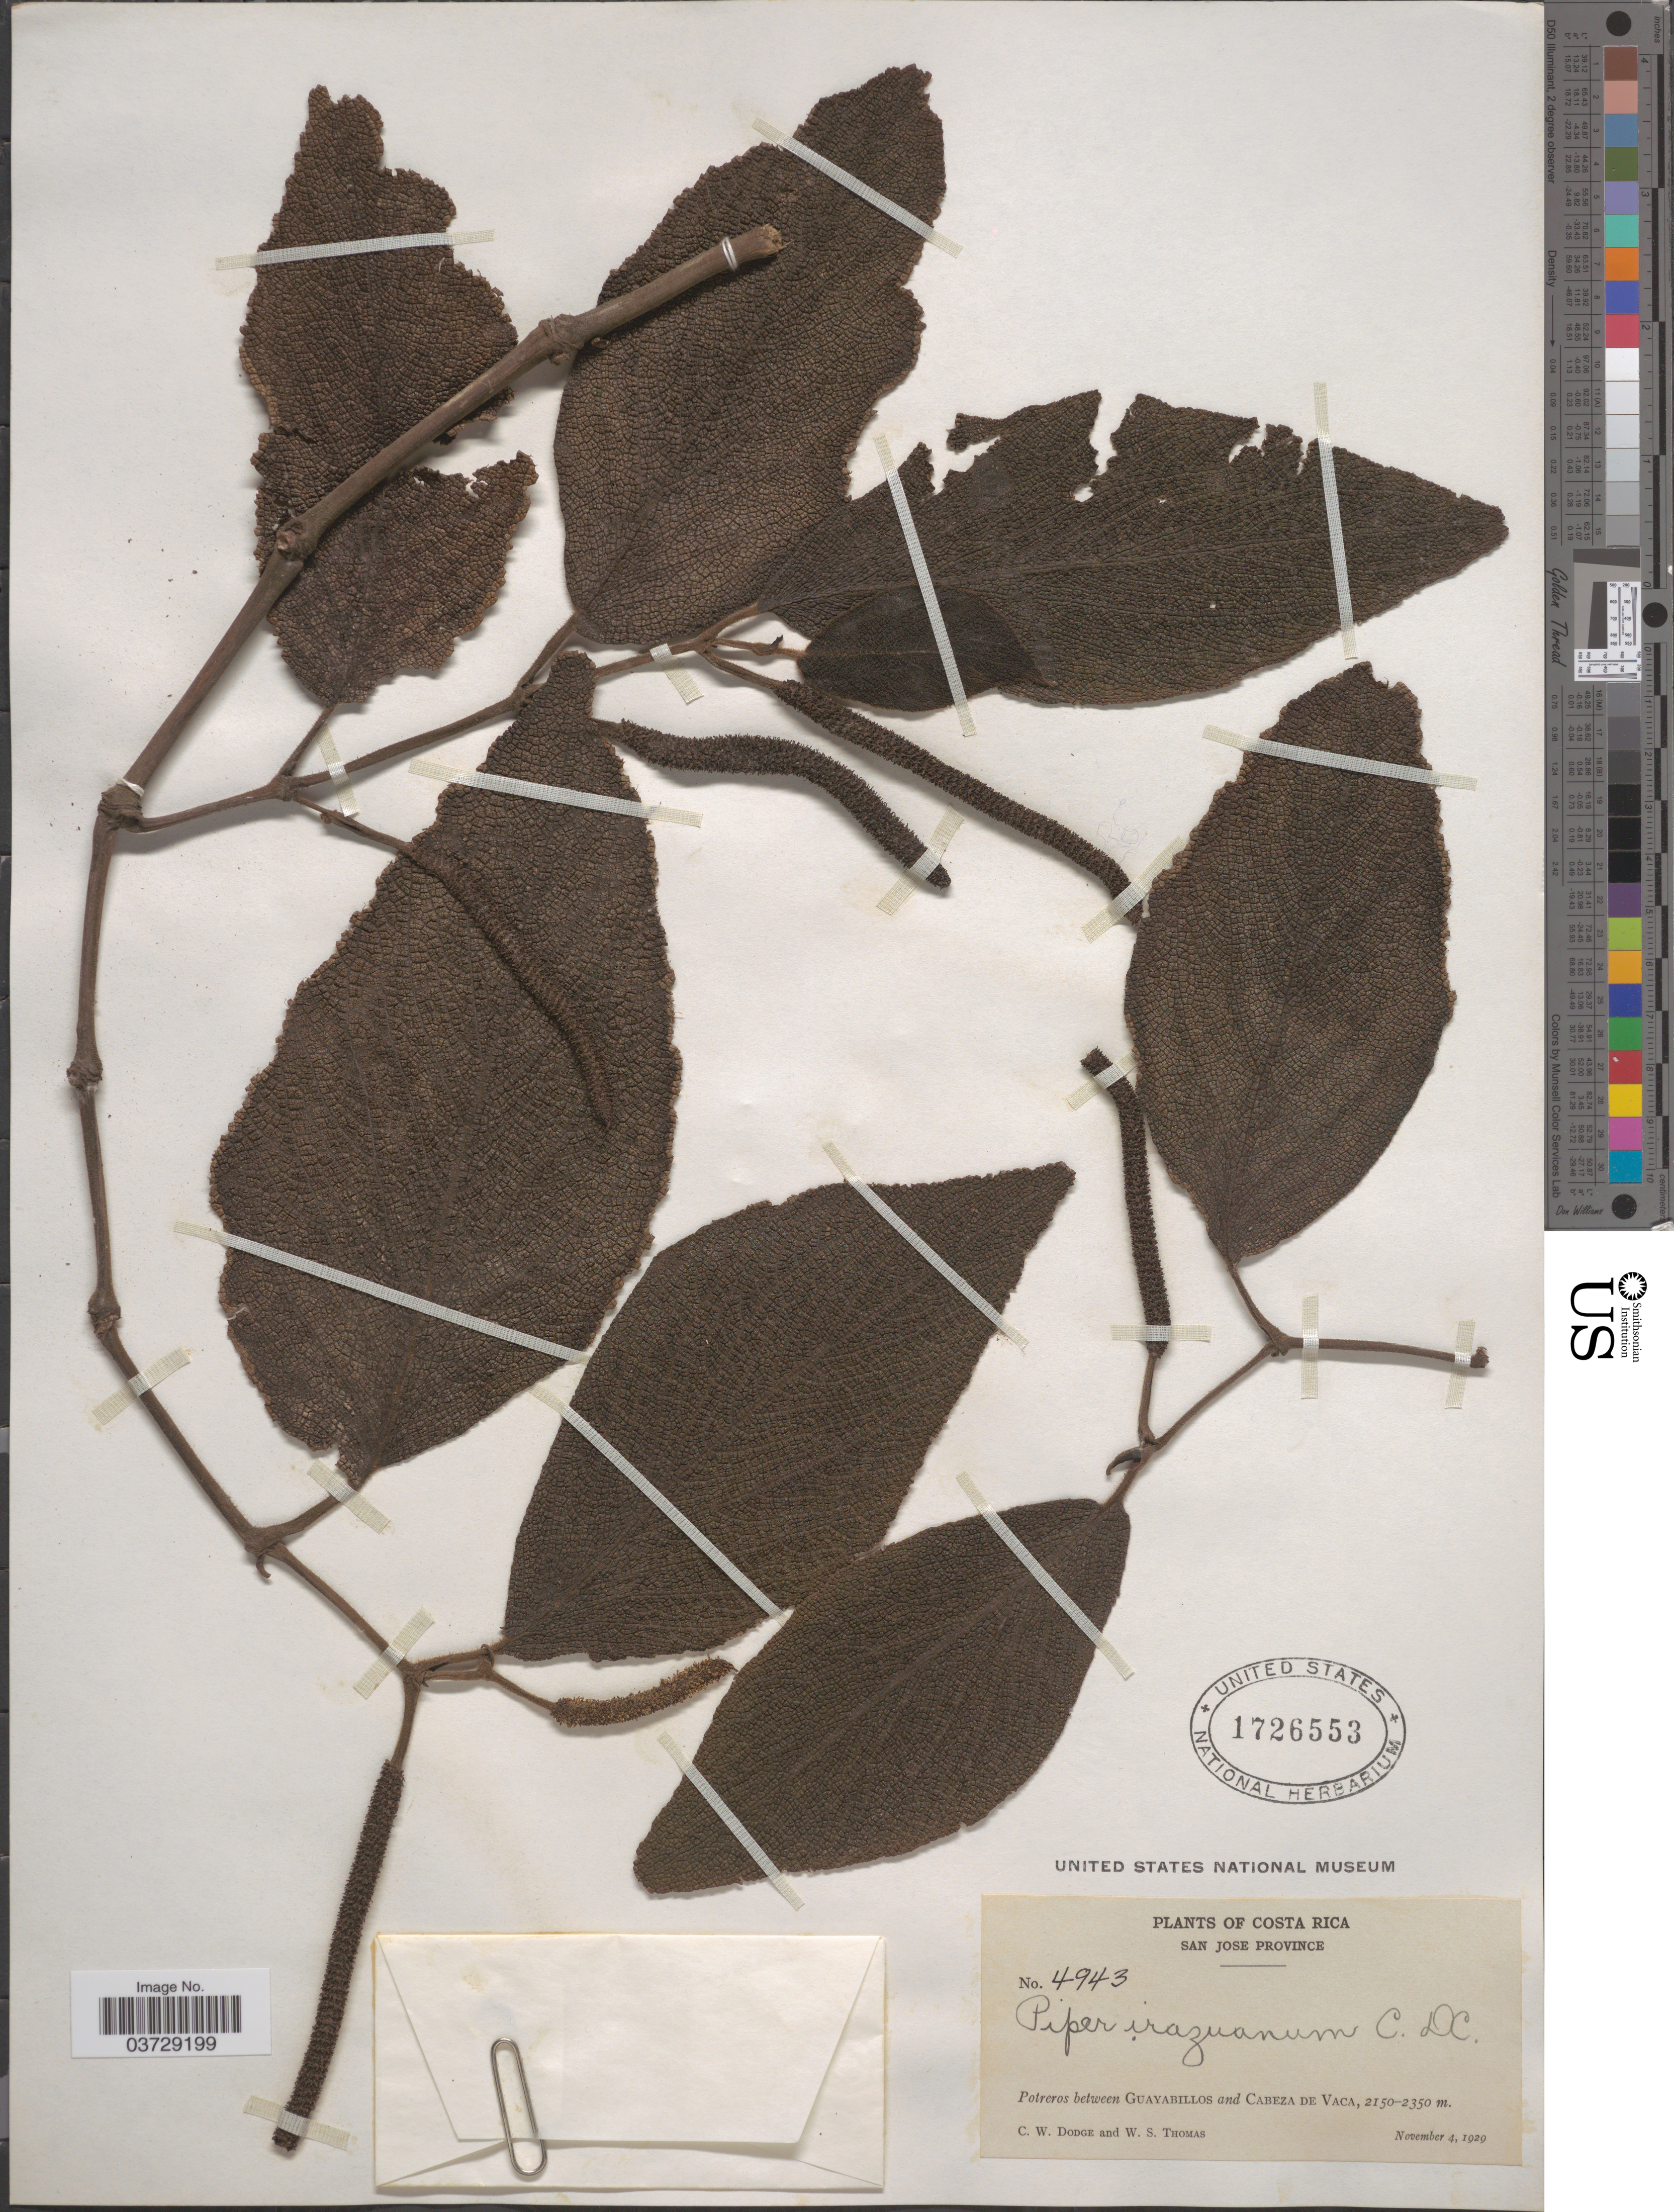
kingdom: Plantae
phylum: Tracheophyta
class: Magnoliopsida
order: Piperales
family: Piperaceae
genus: Piper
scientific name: Piper irazuanum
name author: C. DC.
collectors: C. Dodge & W. S. Thomas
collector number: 4943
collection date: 1929-11-04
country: Costa Rica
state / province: San José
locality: Potreros between Guayabillos and Cabeza de Vaca.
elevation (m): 2150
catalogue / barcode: US 1726553